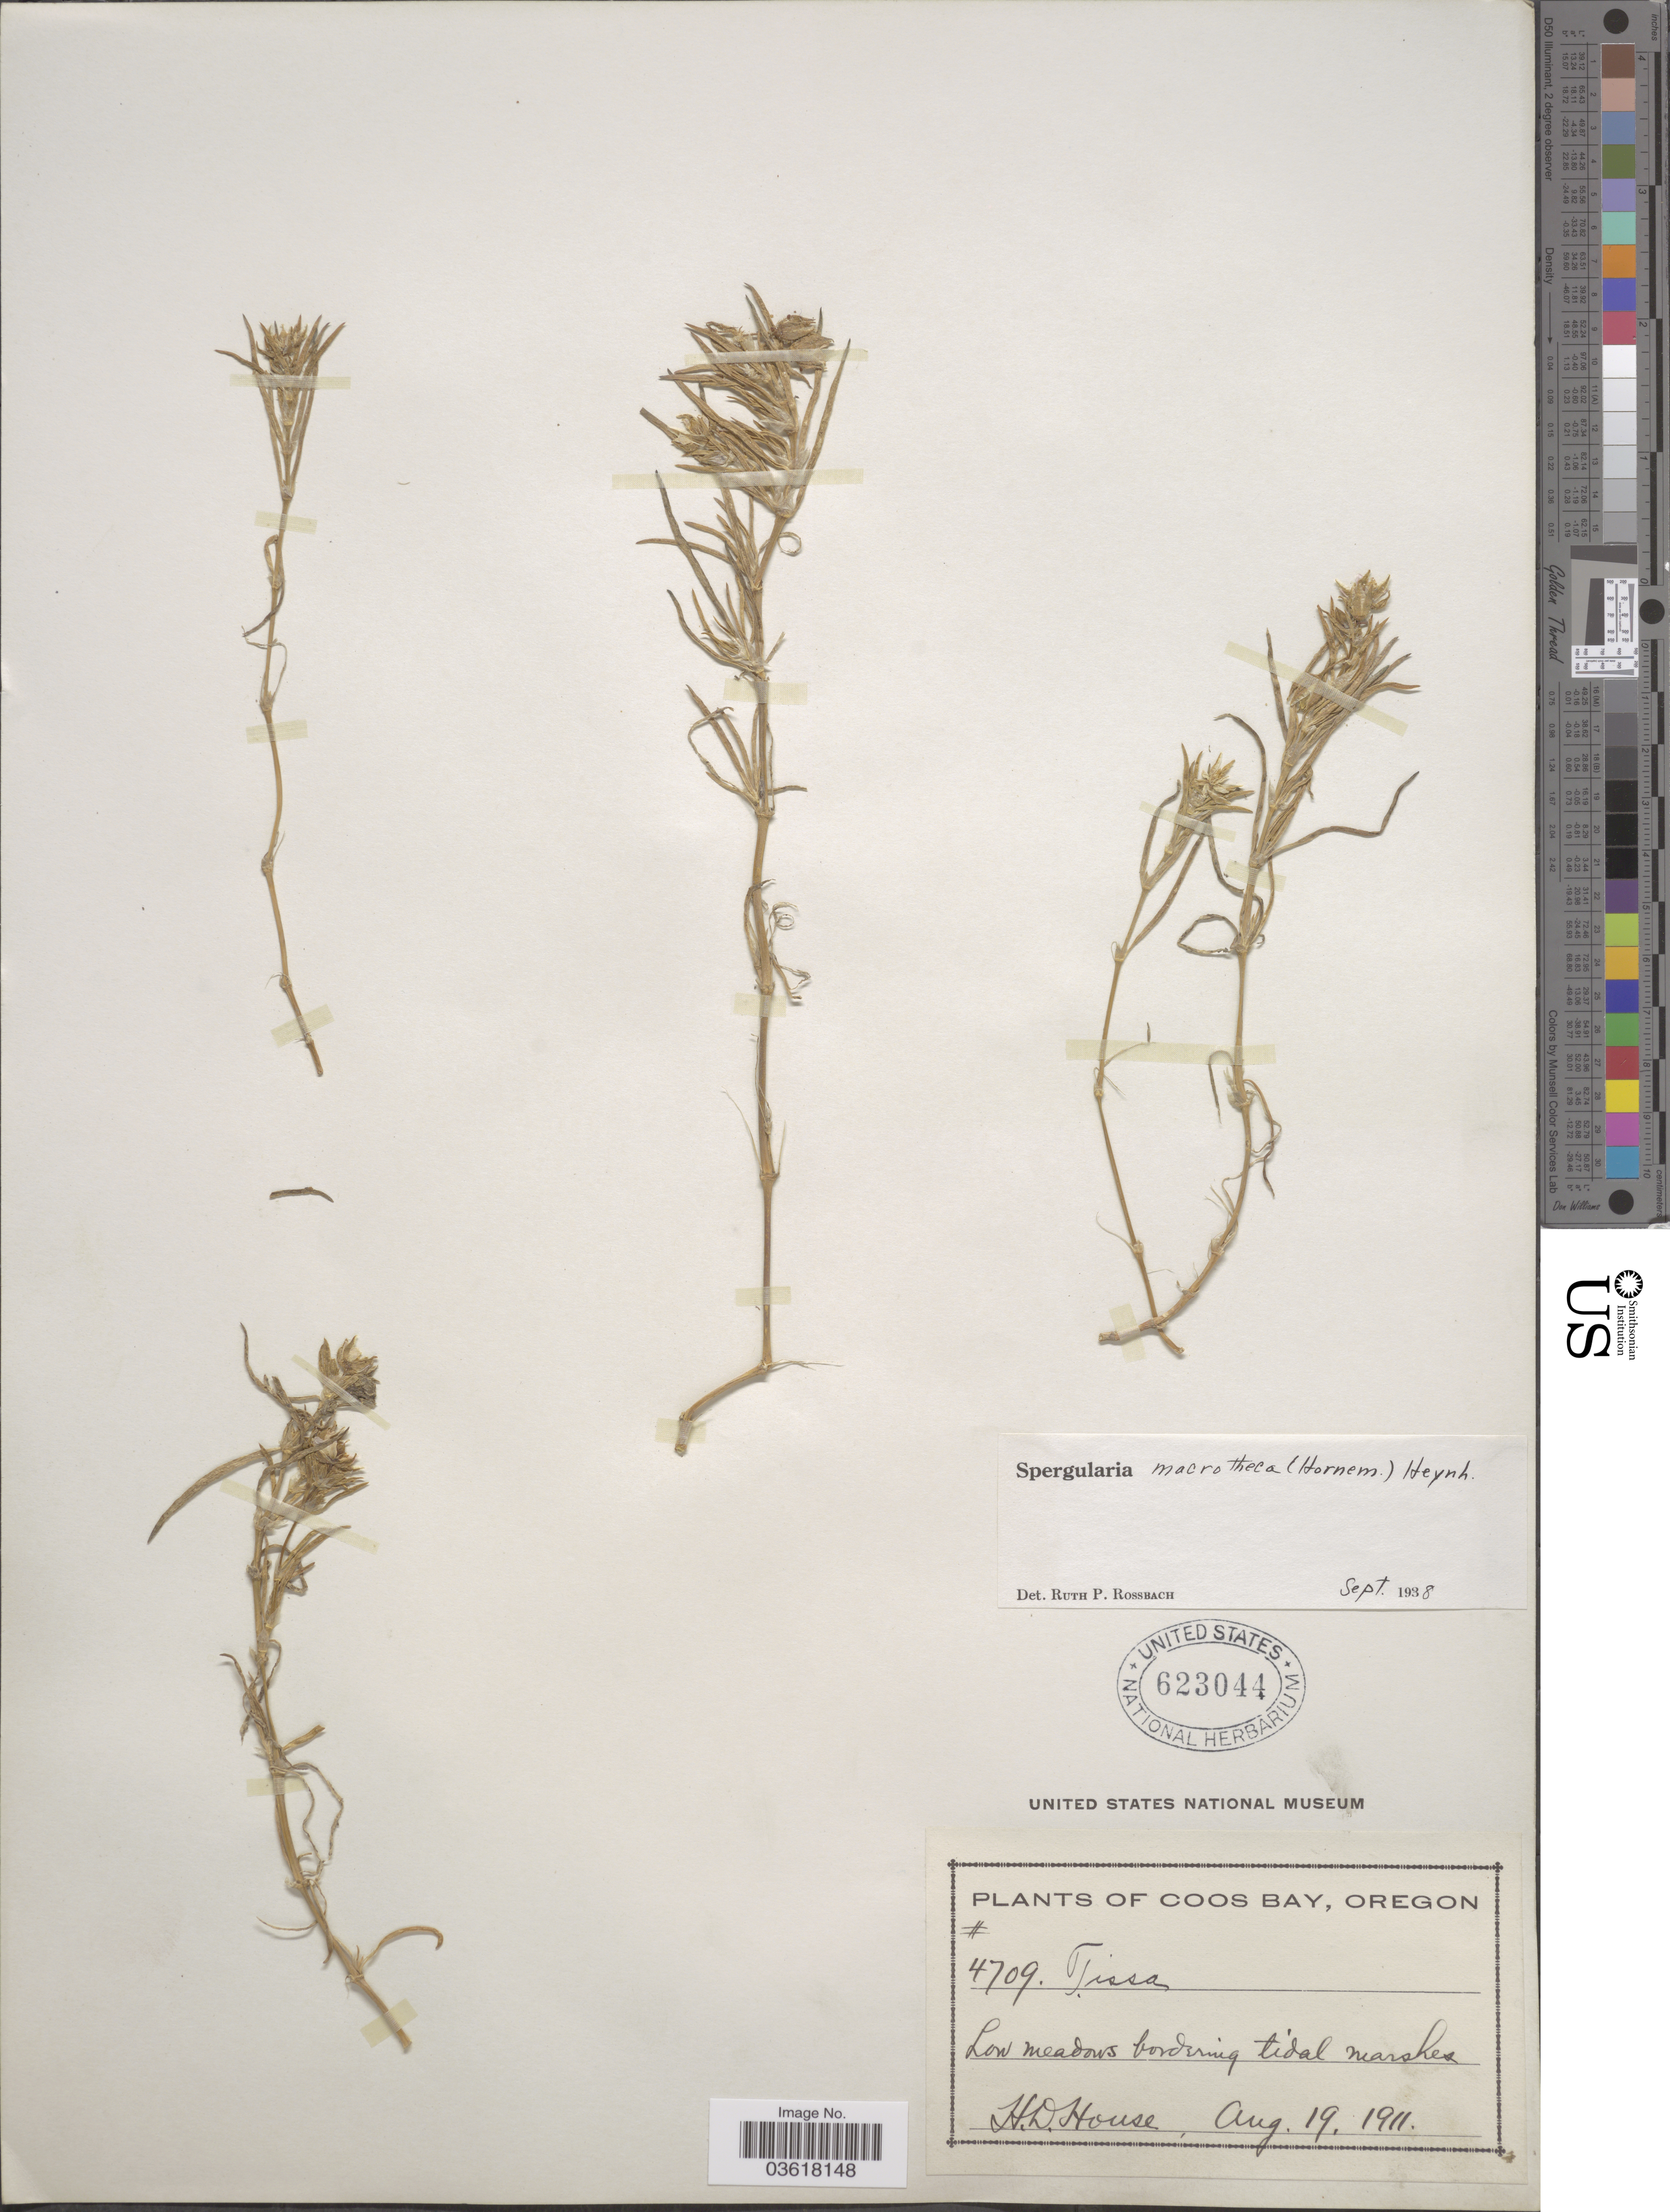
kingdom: Plantae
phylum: Tracheophyta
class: Magnoliopsida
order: Caryophyllales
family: Caryophyllaceae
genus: Spergularia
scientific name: Spergularia macrotheca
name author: (Hornem.) Heynh.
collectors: H. D. House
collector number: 4709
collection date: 1911-08-19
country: United States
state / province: Oregon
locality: Coos Bay.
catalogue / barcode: US 623044